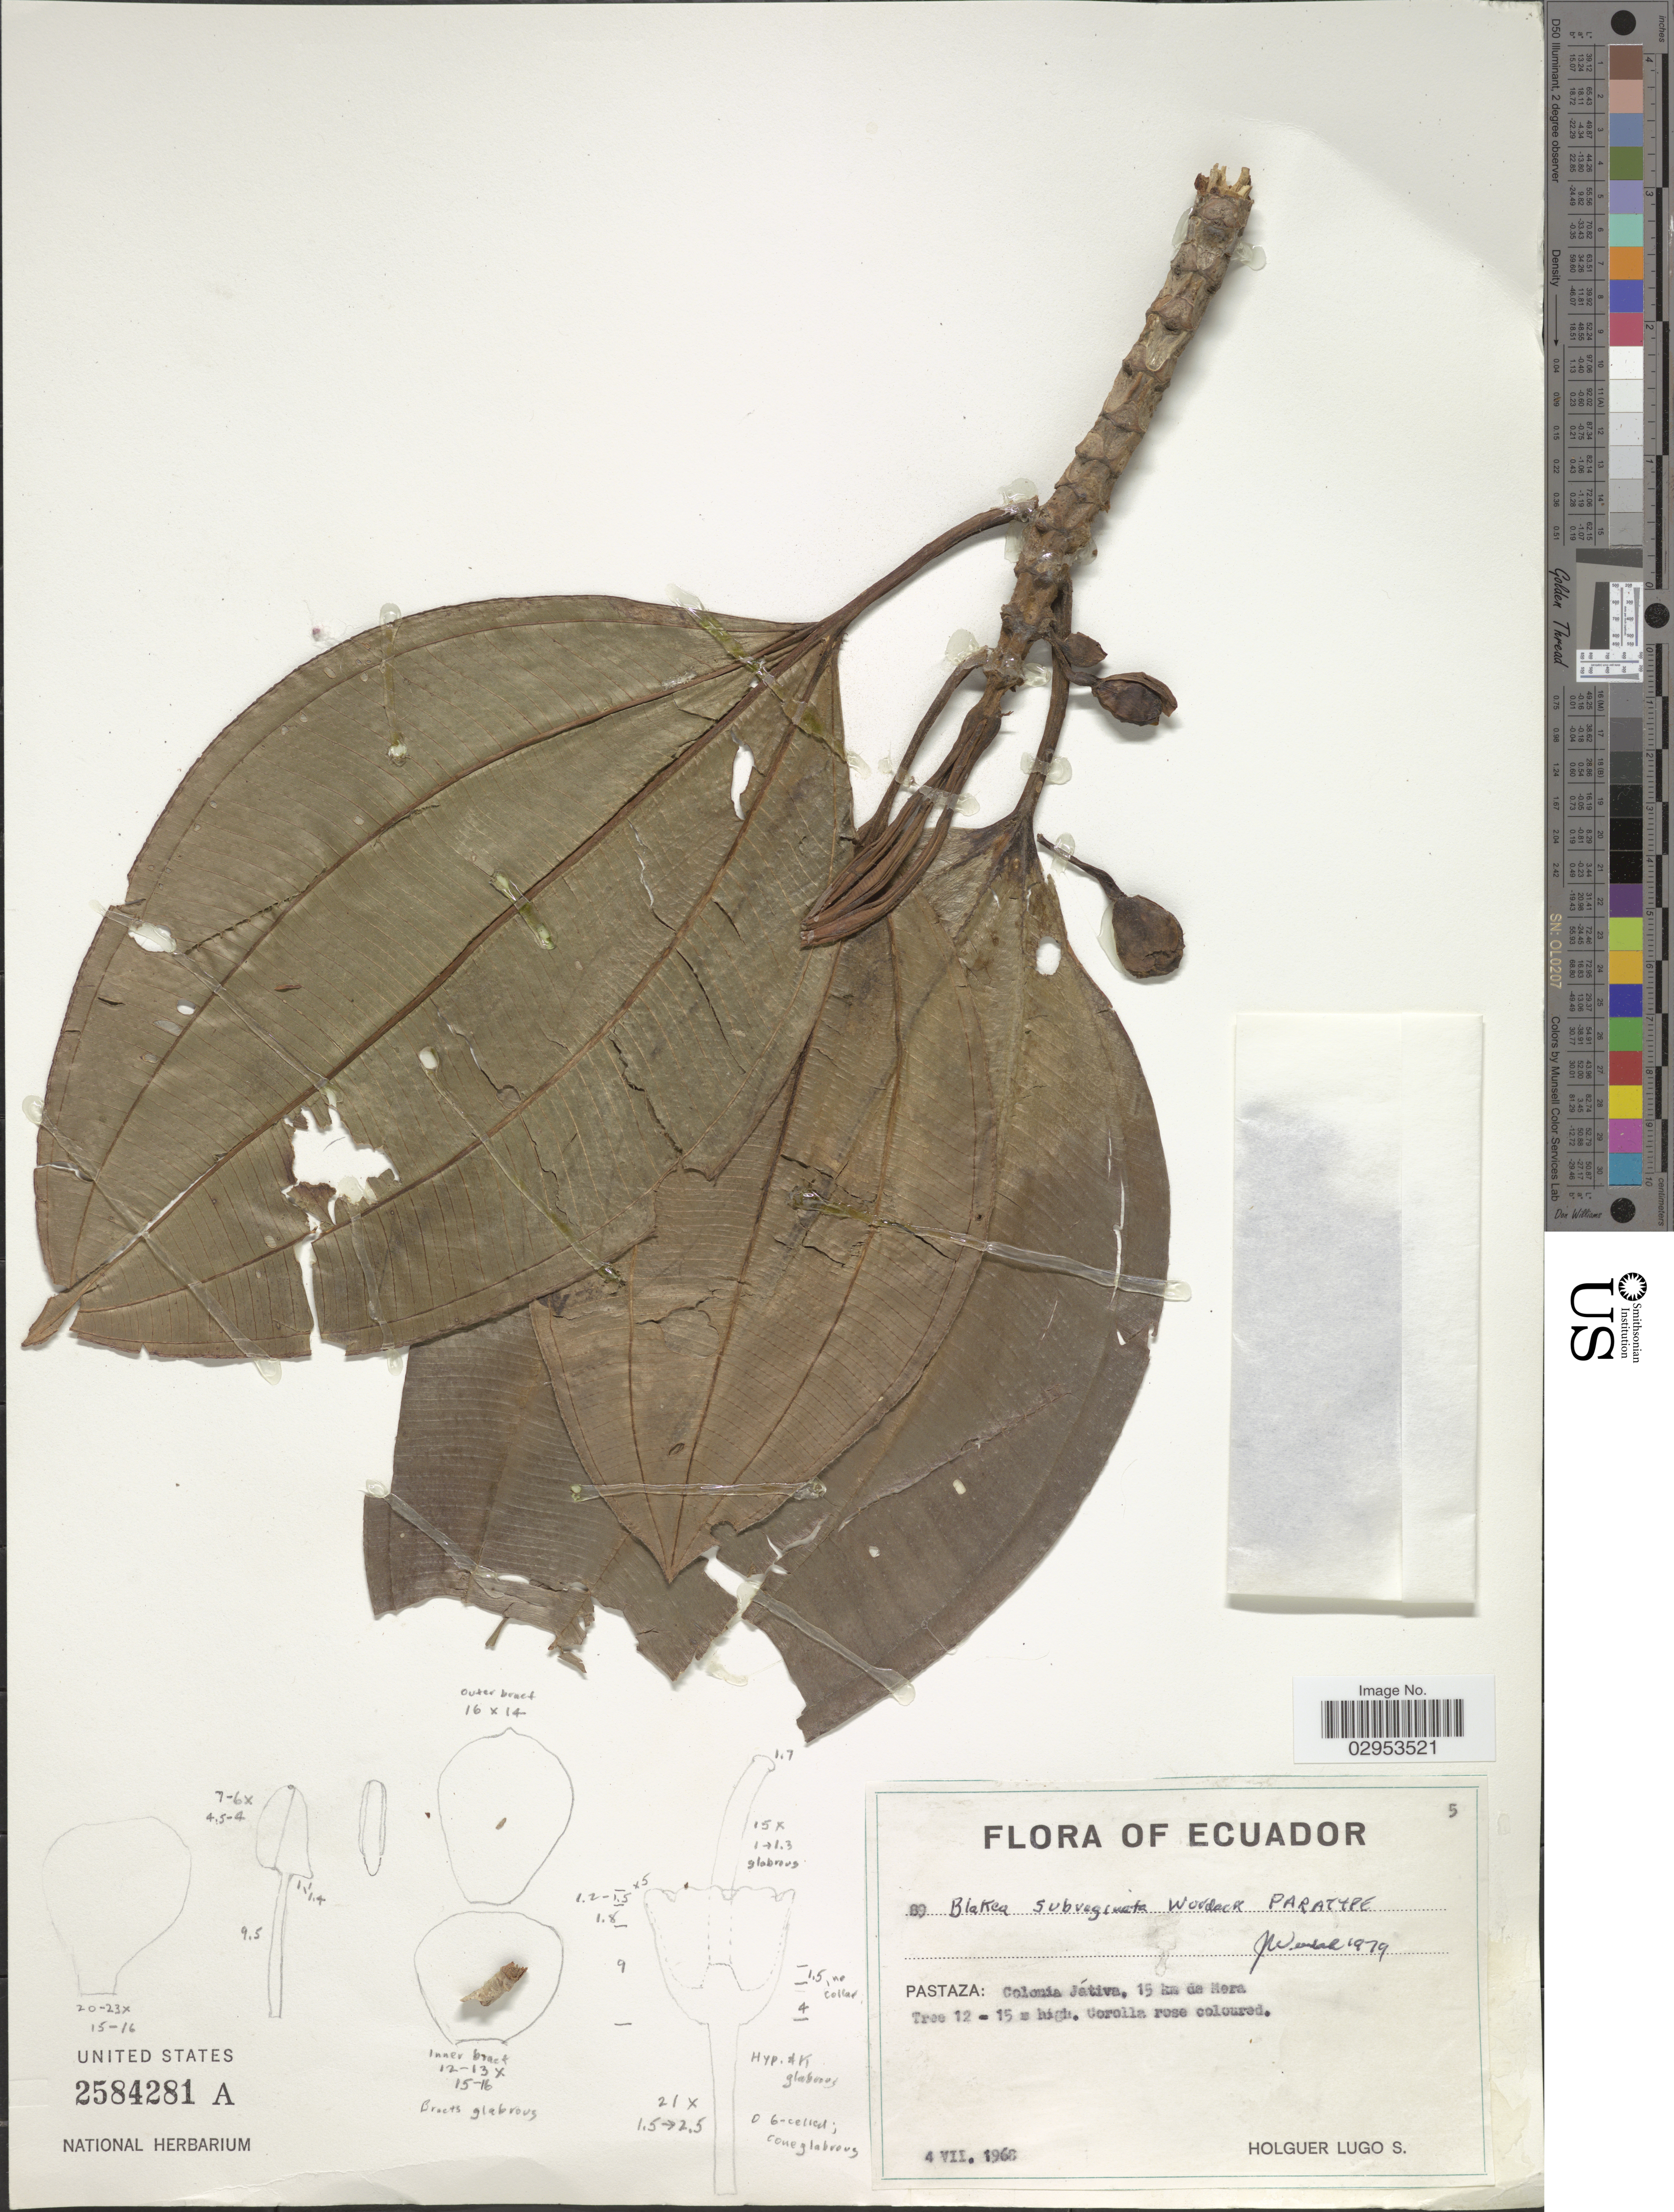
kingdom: Plantae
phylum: Tracheophyta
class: Magnoliopsida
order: Myrtales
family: Melastomataceae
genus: Blakea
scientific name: Blakea subvaginata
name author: Wurdack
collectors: H. Lugo S.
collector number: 89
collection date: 1968-07-04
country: Ecuador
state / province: Pastaza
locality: Colonia Játiva. 15 km de Mera.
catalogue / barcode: US 2584281A